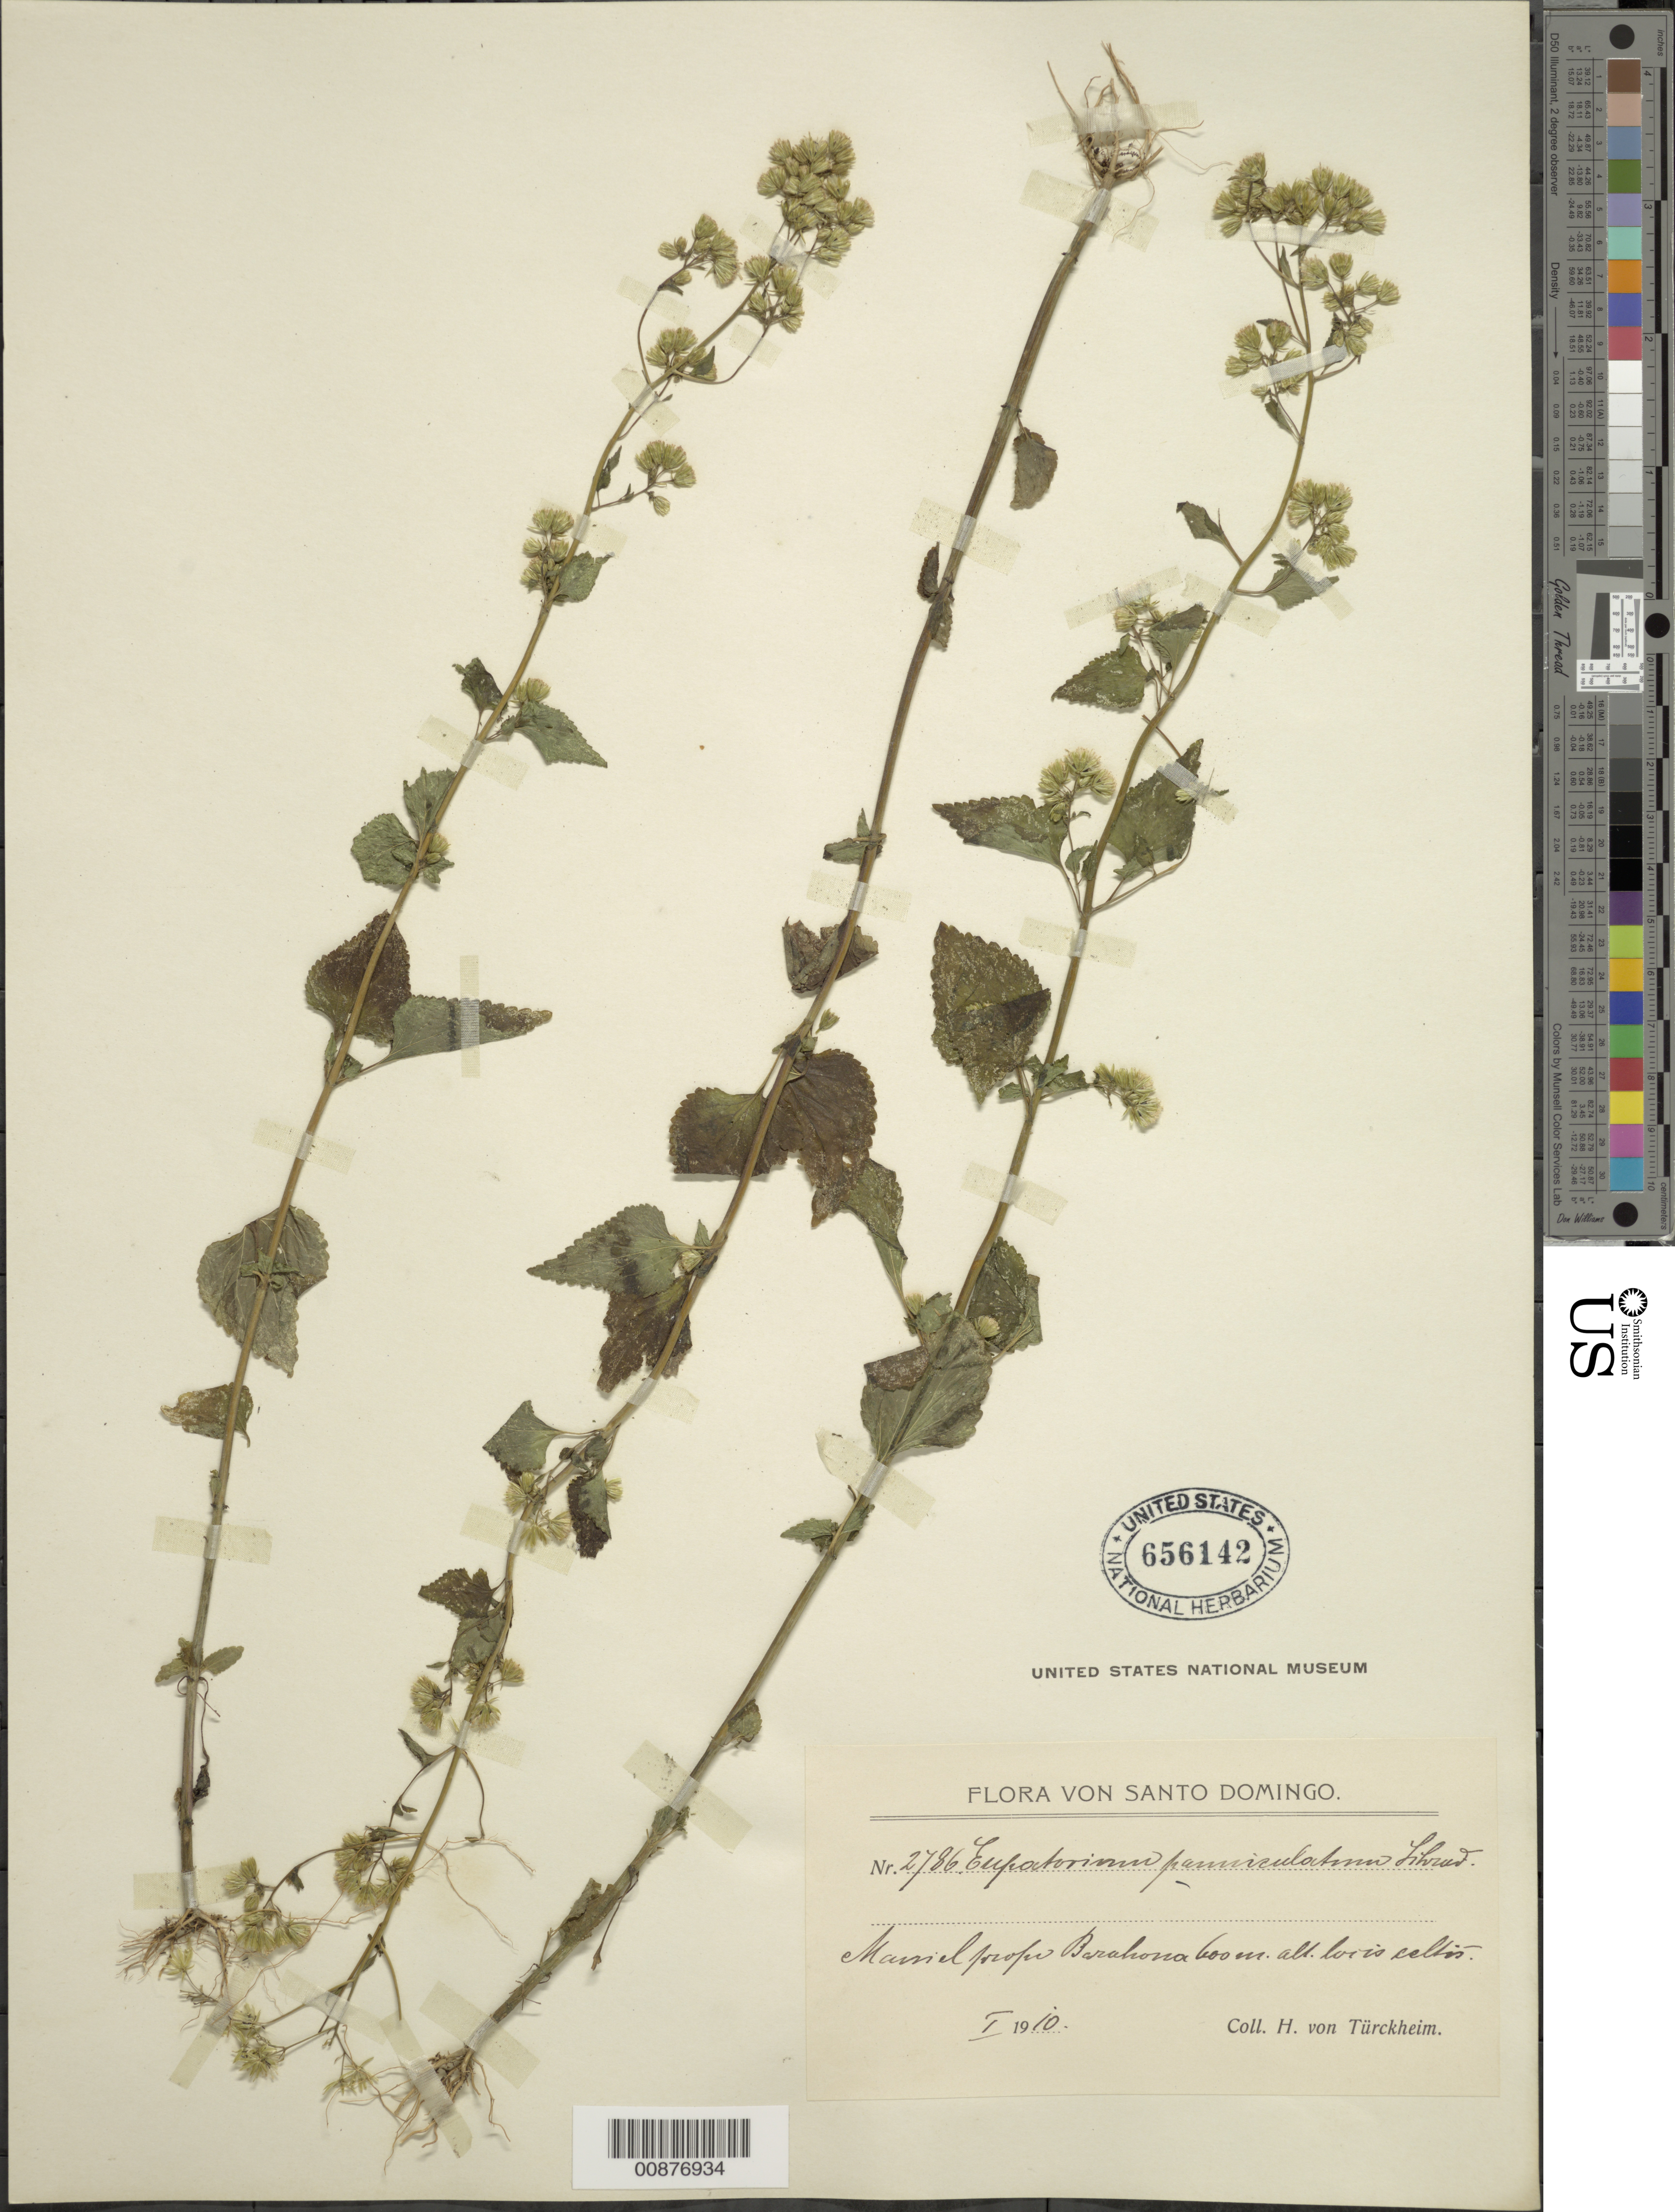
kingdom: Plantae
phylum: Tracheophyta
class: Magnoliopsida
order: Asterales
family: Asteraceae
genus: Fleischmannia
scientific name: Fleischmannia microstemon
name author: (Cass.) R.M. King & H. Rob.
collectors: H. von Türckheim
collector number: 2786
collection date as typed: Jan 1910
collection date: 1910-01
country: Dominican Republic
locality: Maniel prope Barahona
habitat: Bois celtis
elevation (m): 600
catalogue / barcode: US 656142